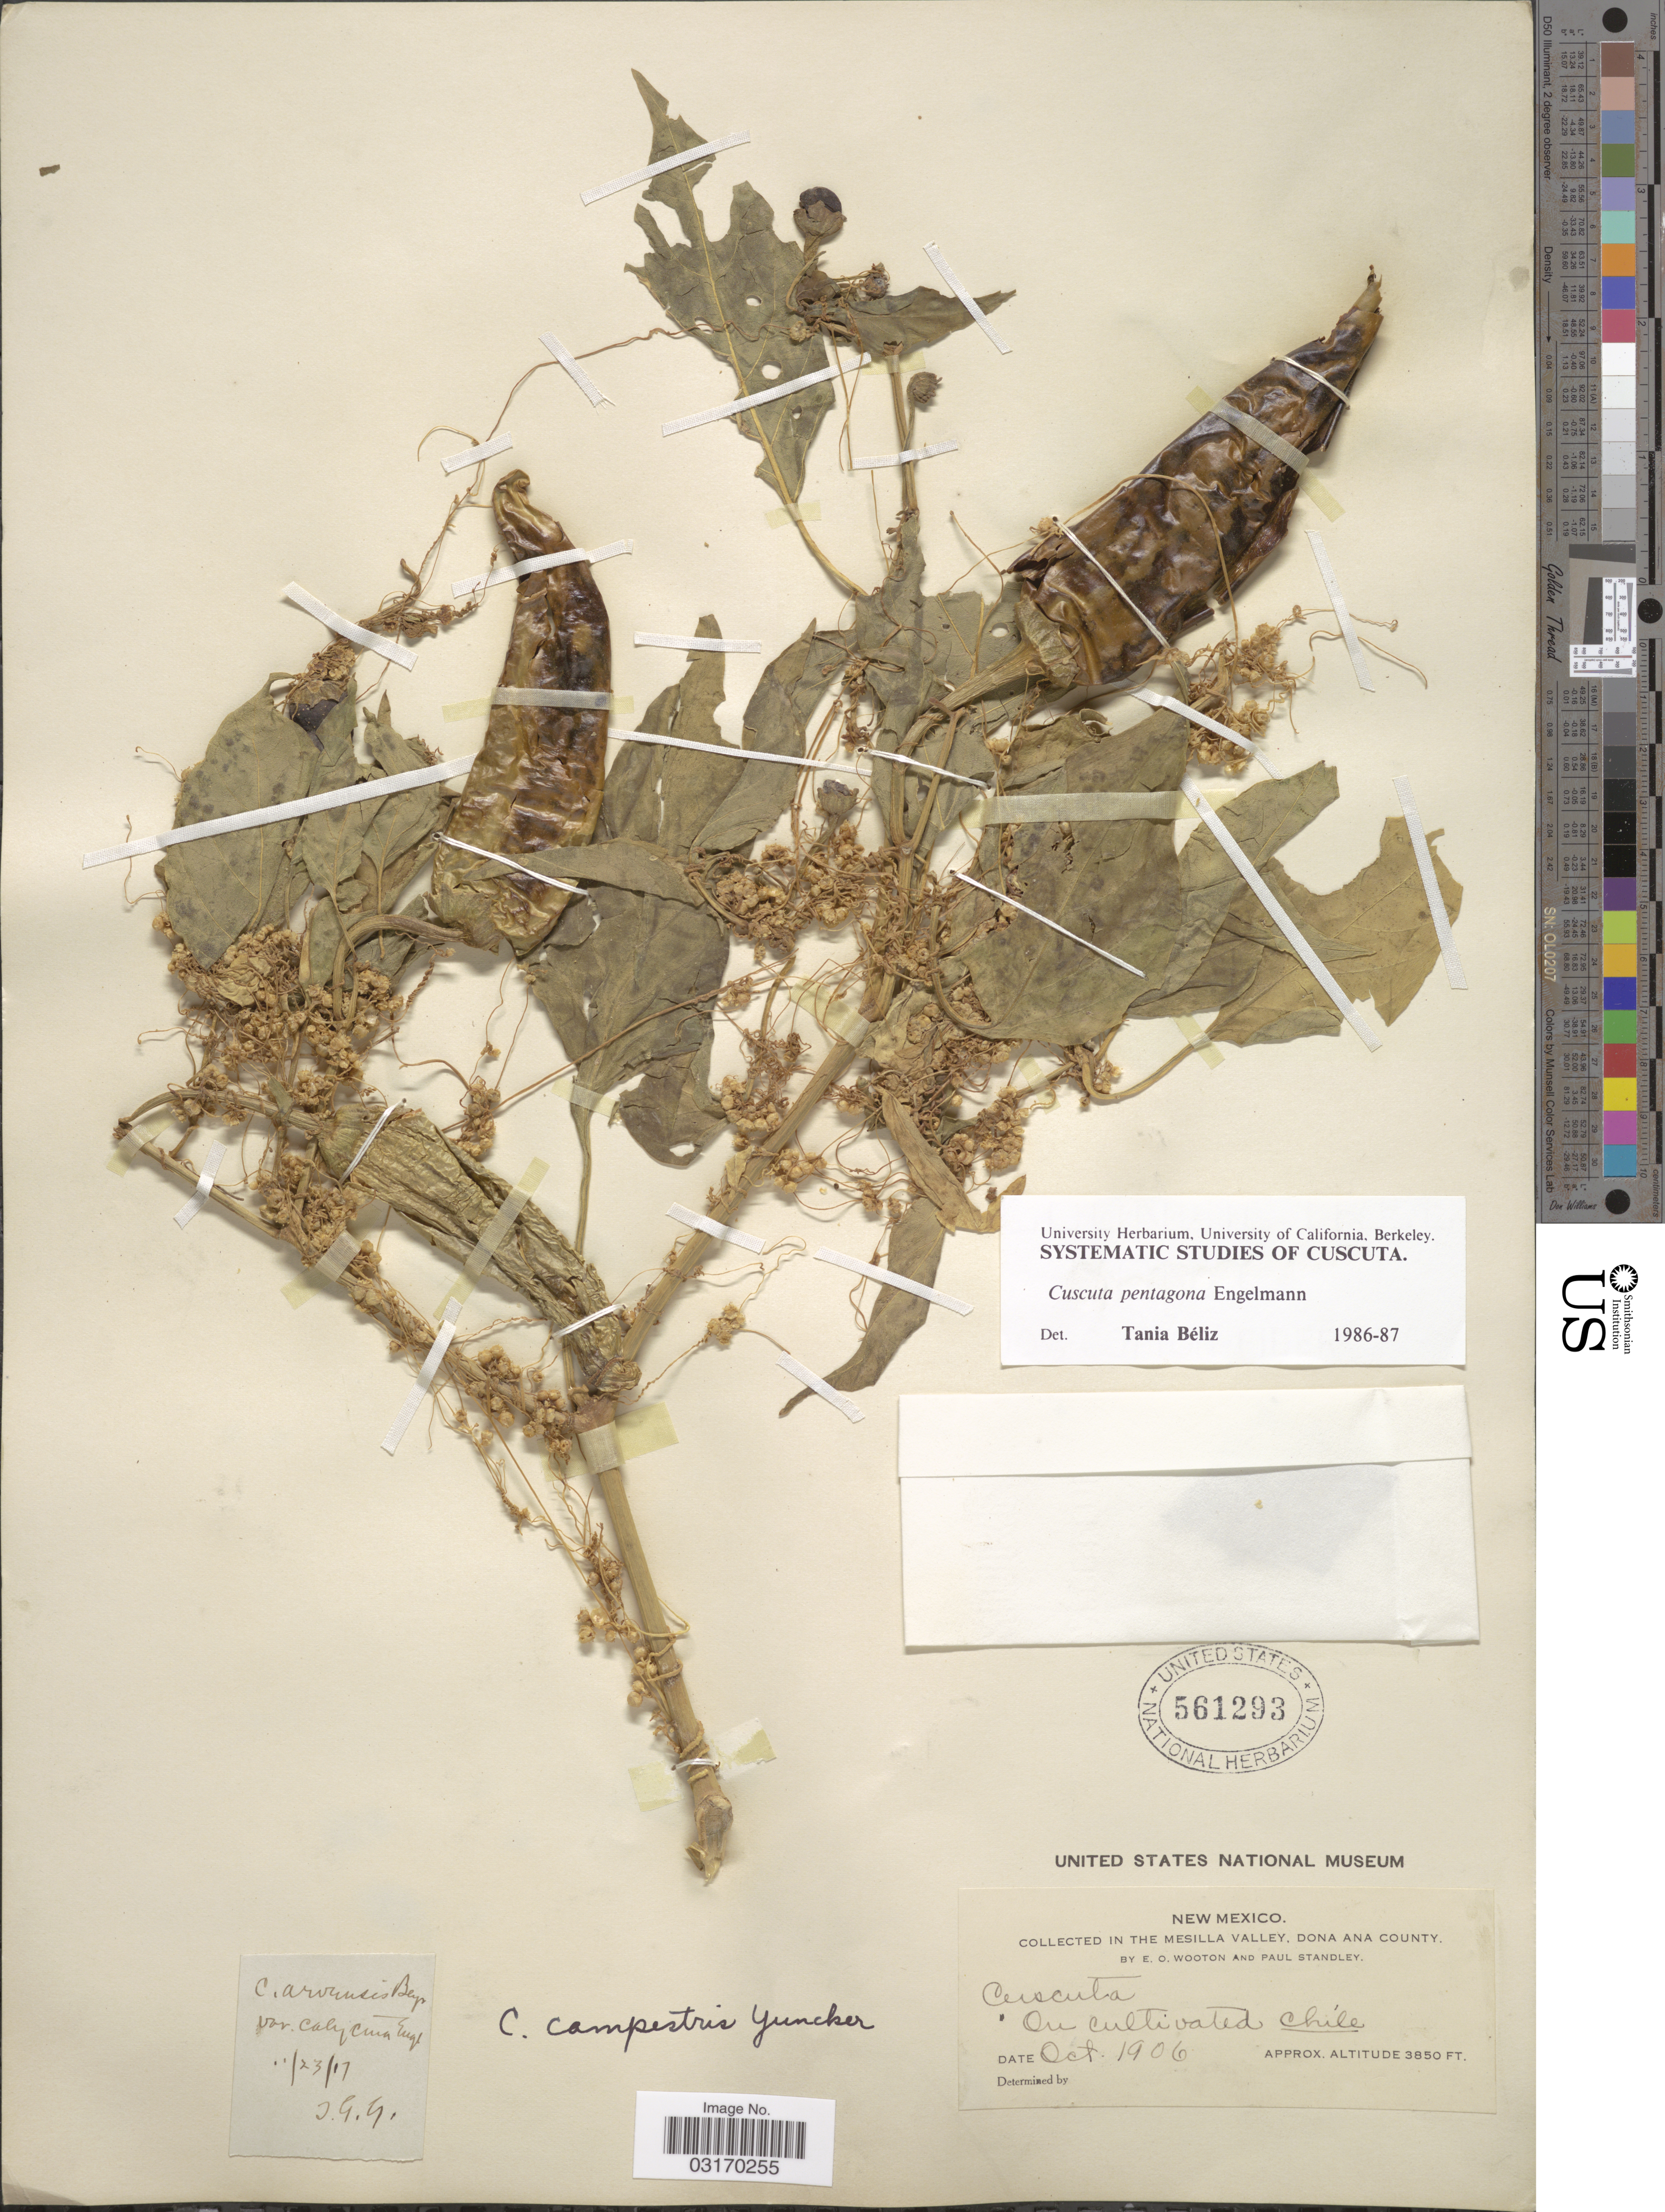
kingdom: Plantae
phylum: Tracheophyta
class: Magnoliopsida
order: Solanales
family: Convolvulaceae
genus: Cuscuta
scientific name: Cuscuta pentagona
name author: Engelm.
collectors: E. O. Wooton & P. C. Standley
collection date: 1906-10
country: United States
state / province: New Mexico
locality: In the Mesilla Valey, Dona Ana County. Chile [unsure placement].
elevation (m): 1164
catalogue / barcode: US 561293